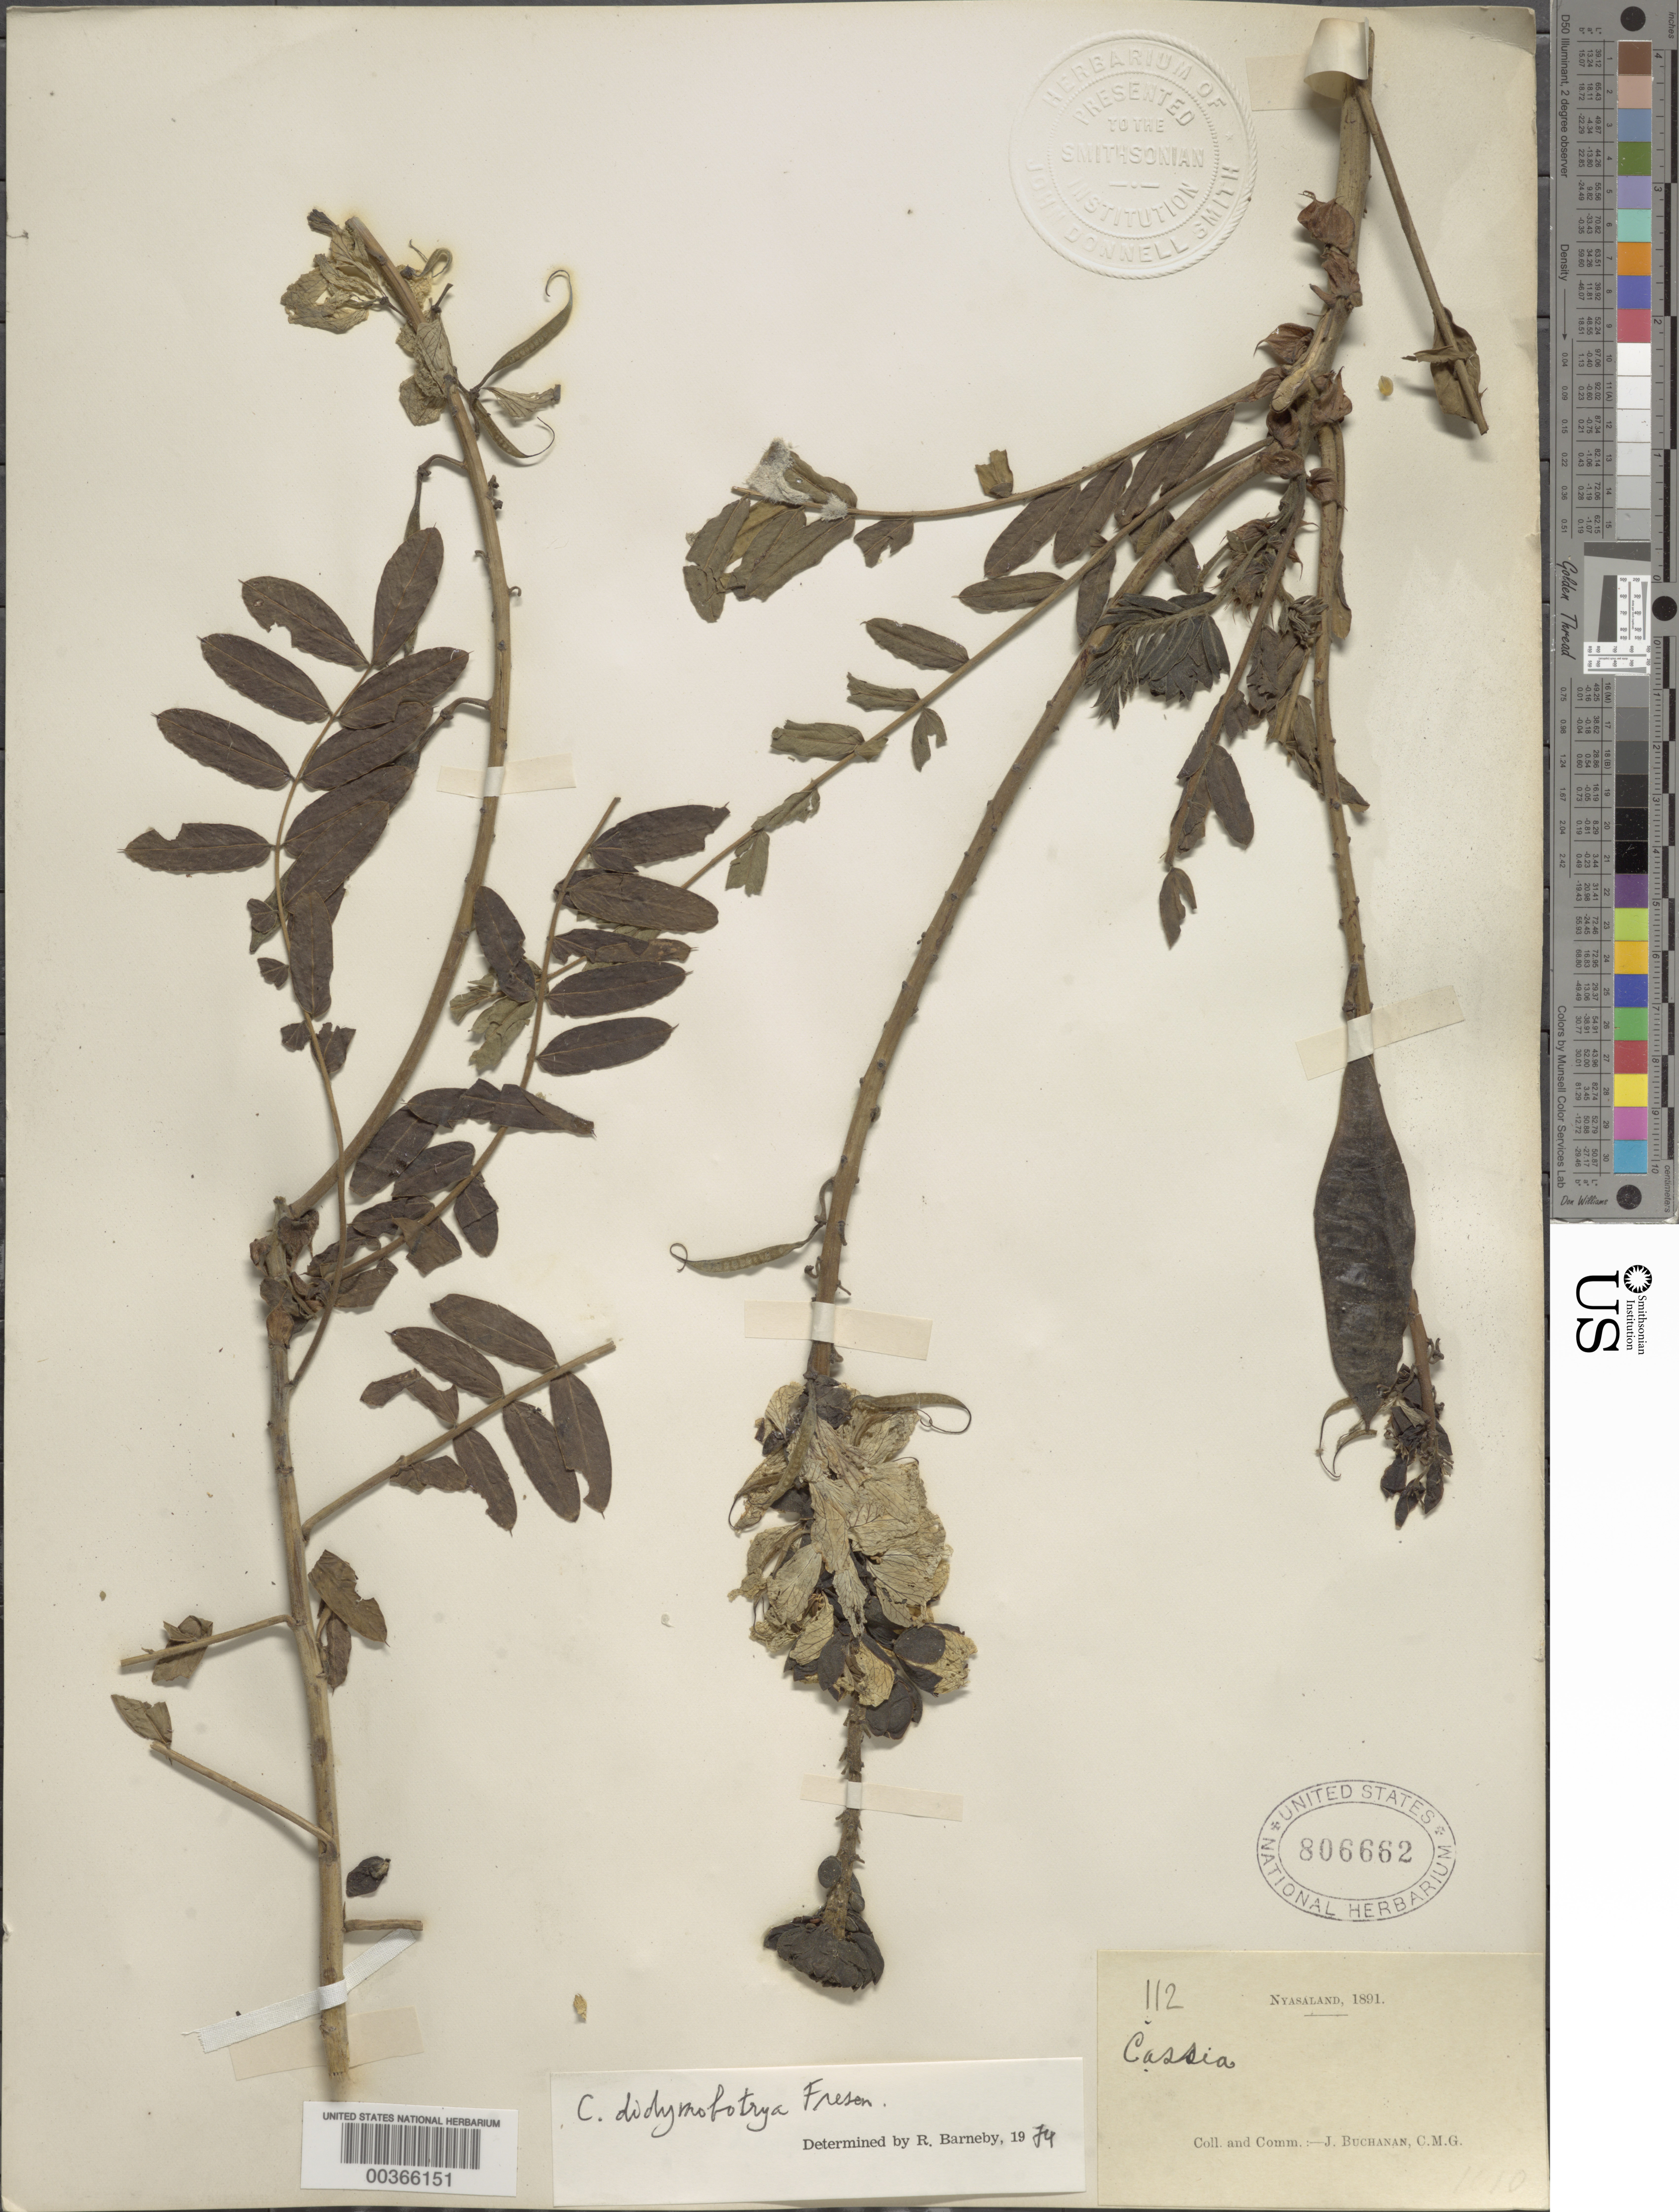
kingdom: Plantae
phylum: Tracheophyta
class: Magnoliopsida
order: Fabales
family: Fabaceae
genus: Senna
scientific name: Senna didymobotrya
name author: (Fresen.) H.S. Irwin & Barneby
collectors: J. Buchanan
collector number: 112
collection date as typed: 1891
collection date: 1891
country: Malawi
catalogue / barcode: US 806662